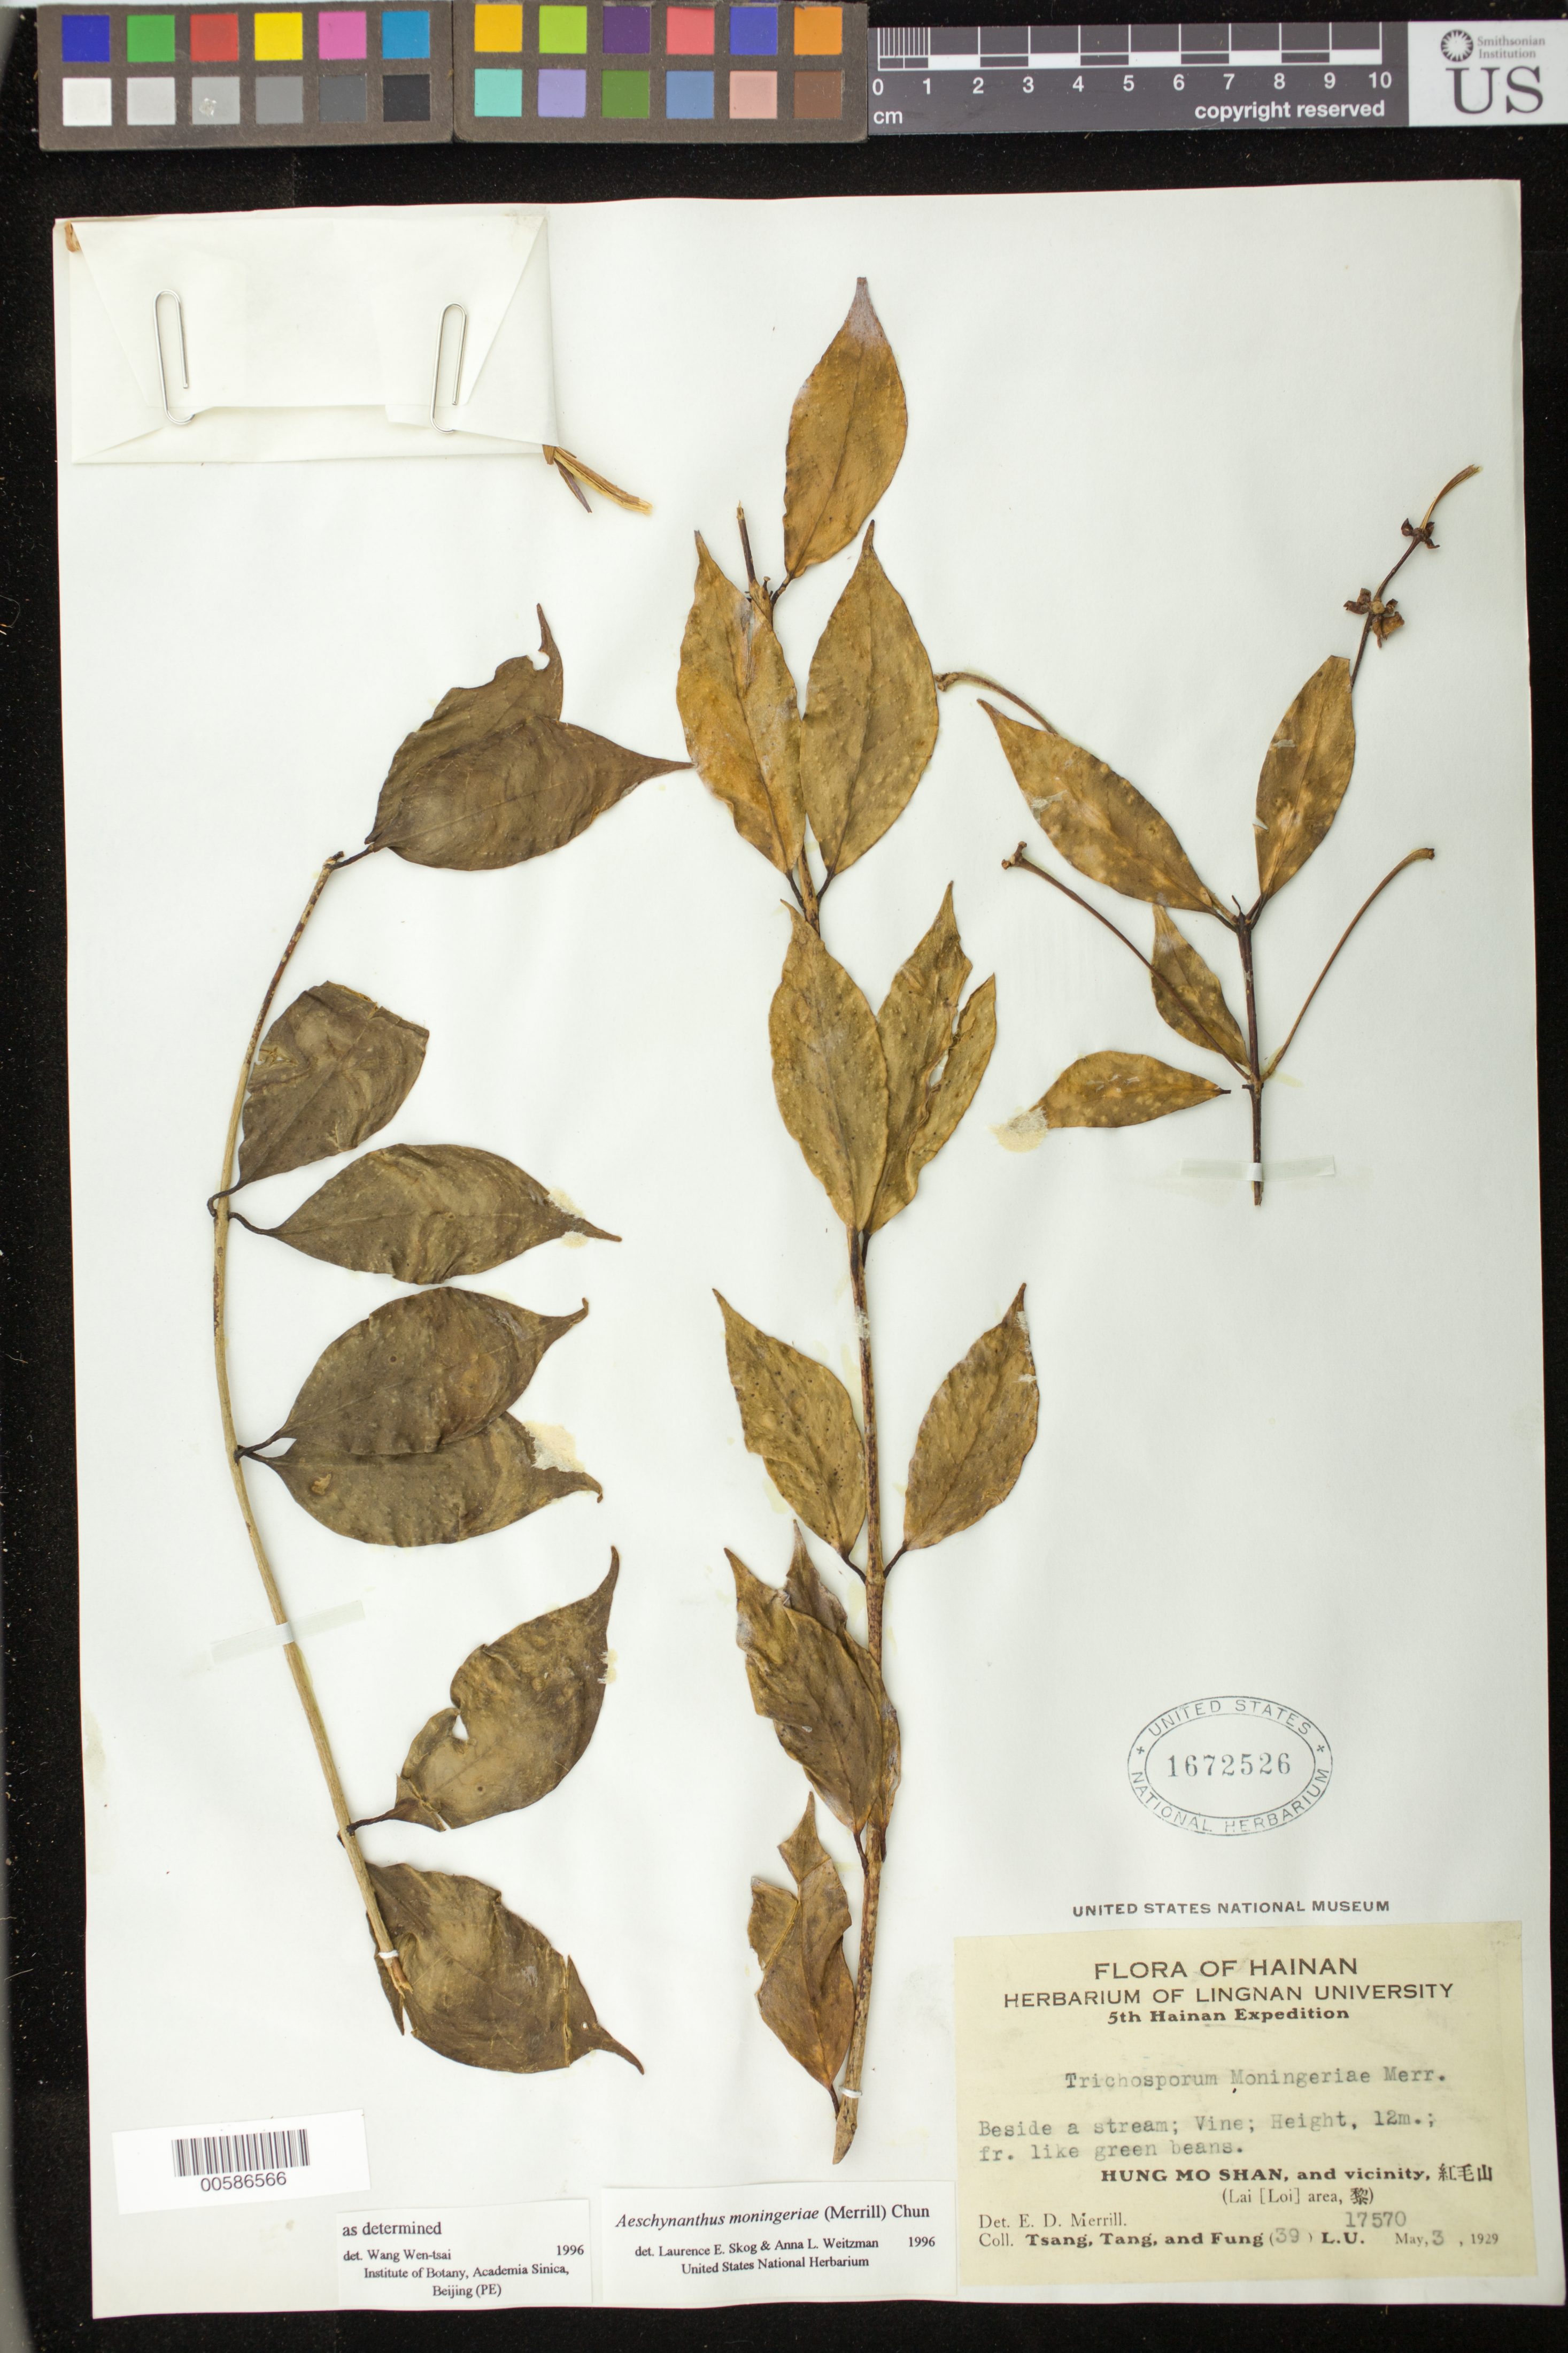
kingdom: Plantae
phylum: Tracheophyta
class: Magnoliopsida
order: Lamiales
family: Gesneriaceae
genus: Aeschynanthus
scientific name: Aeschynanthus moningeriae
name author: (Merr.) Chun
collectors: T. Tsang & L. Fung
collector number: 17570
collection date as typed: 03 May 1929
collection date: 1929-05-03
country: China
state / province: Guangdong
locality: Hainan i., Hung mo shan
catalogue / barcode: US 1672526